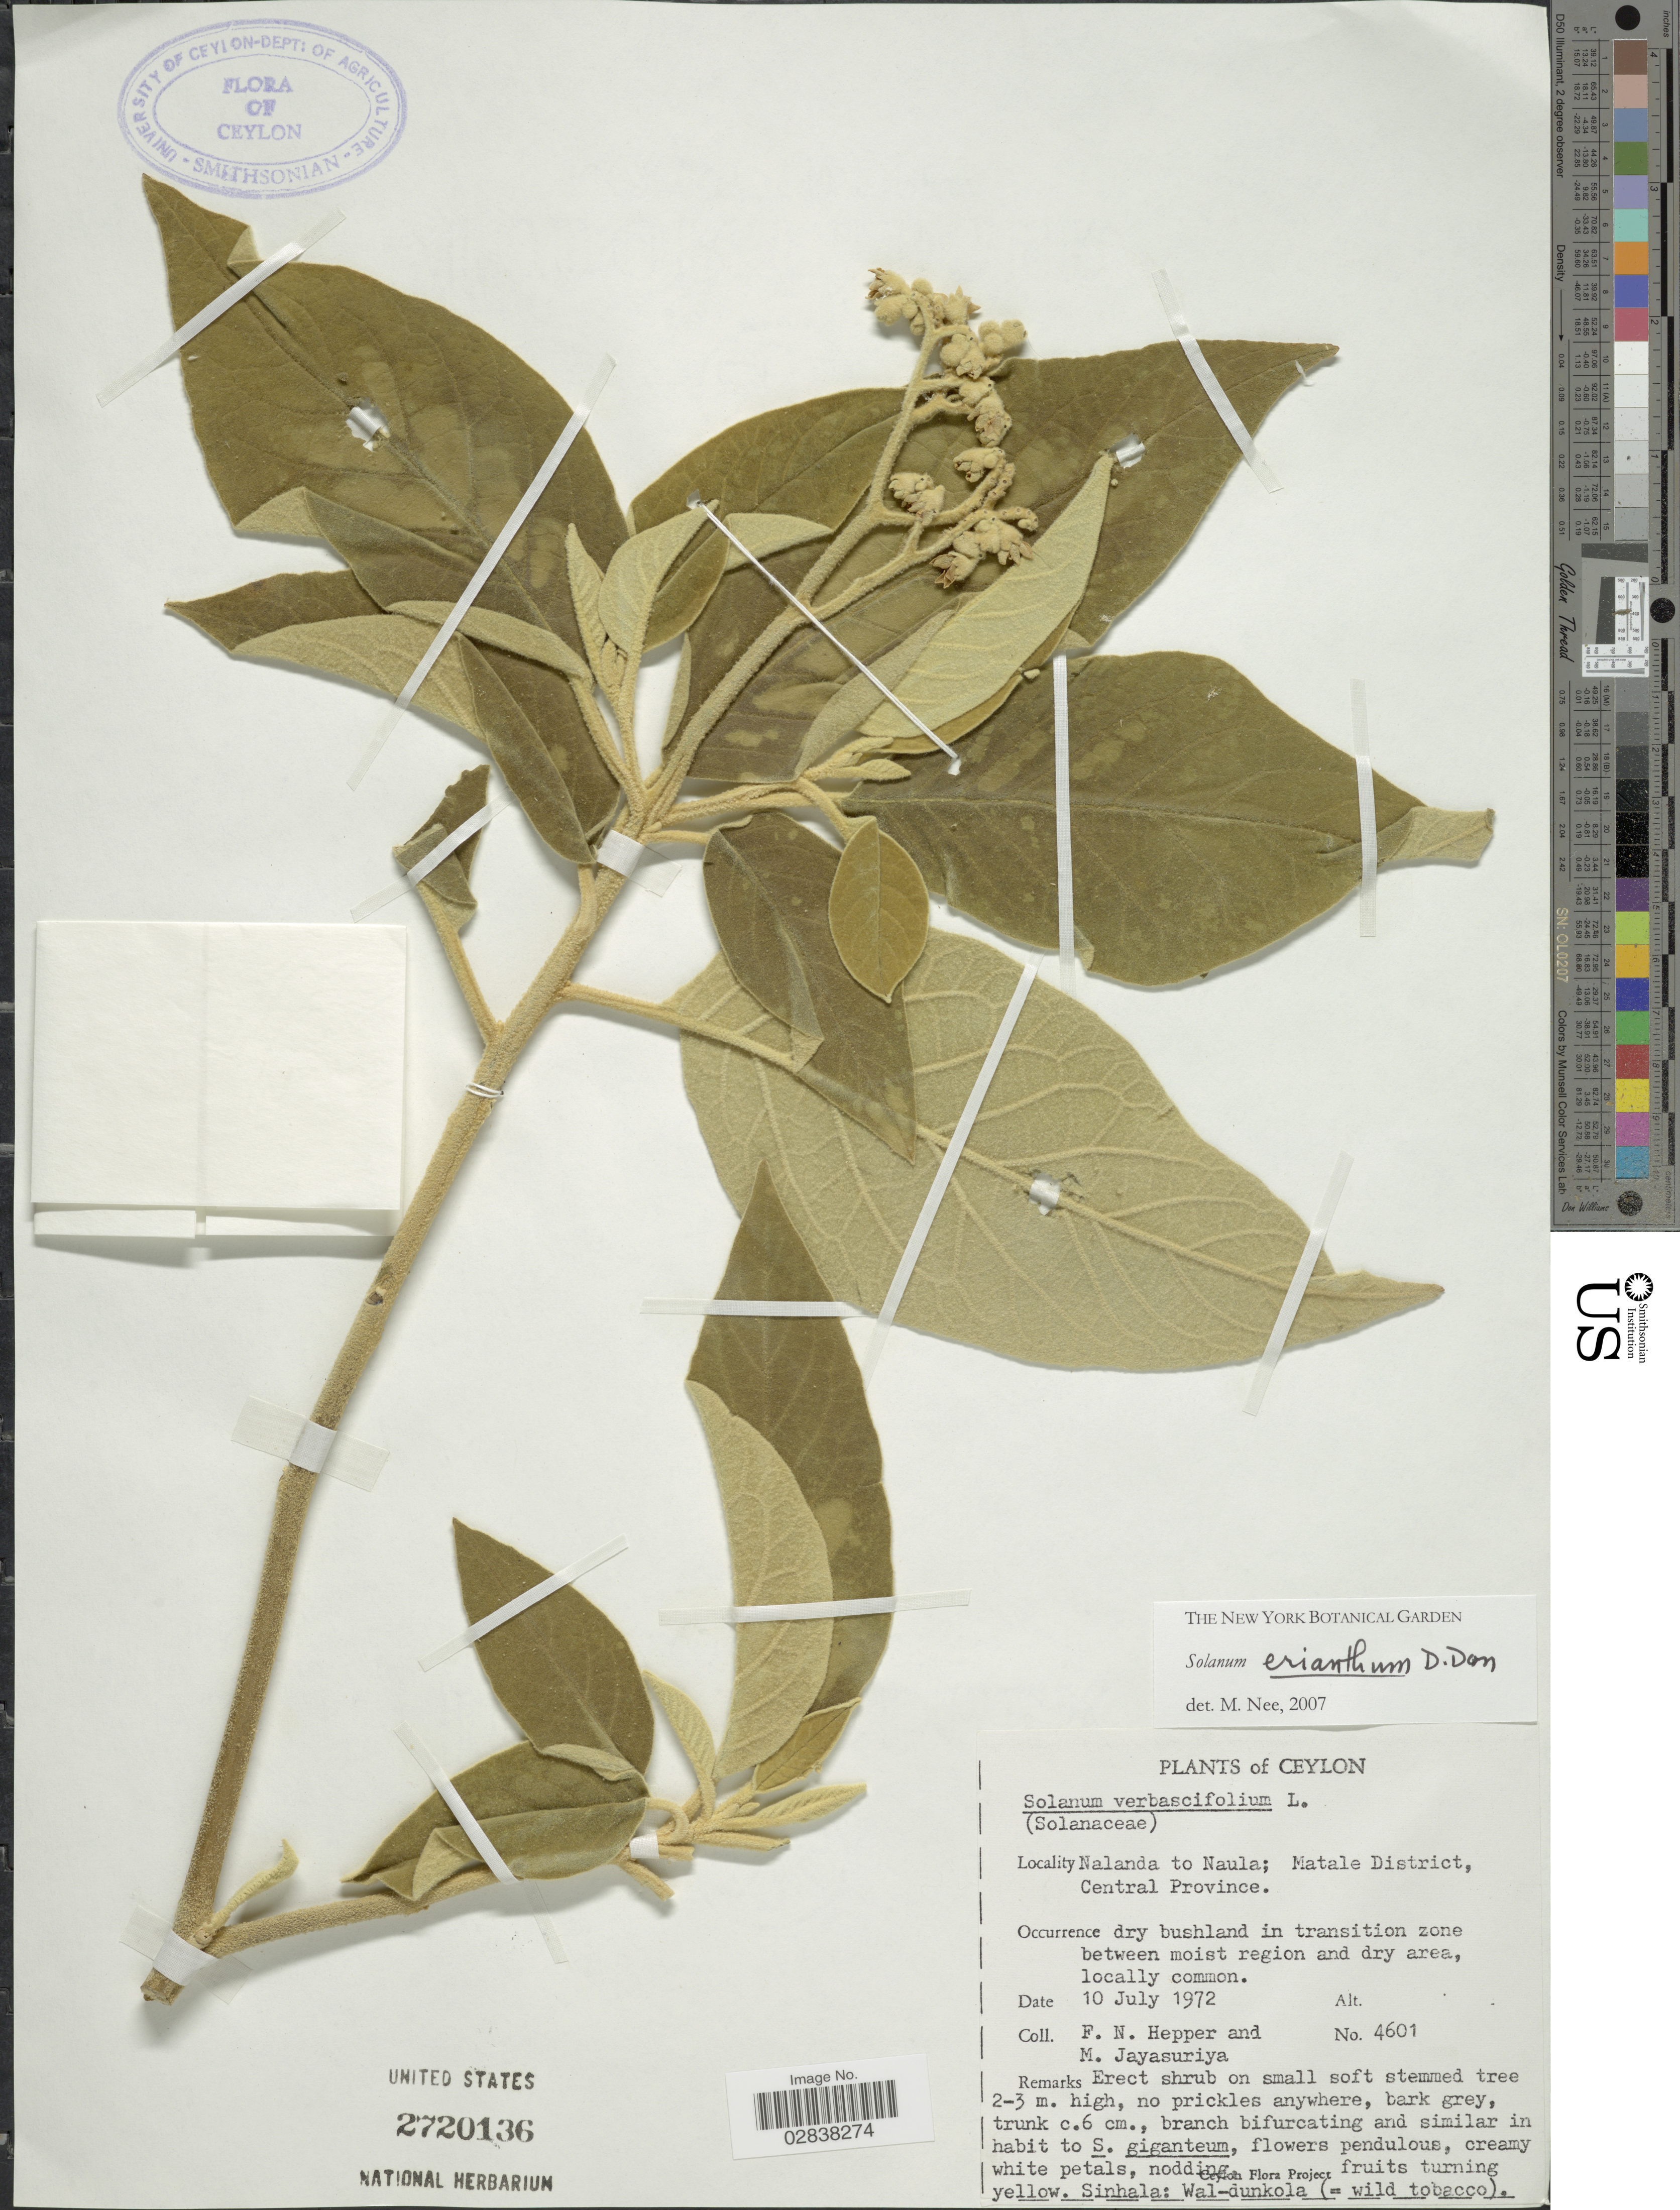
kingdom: Plantae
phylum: Tracheophyta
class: Magnoliopsida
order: Solanales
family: Solanaceae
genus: Solanum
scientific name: Solanum erianthum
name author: D. Don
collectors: F. Hepper & M. Jayasuriya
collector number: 4601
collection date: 1972-07-10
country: Sri Lanka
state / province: Central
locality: Ceylon, Nalanda to Naula, Matale District.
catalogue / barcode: US 2720136